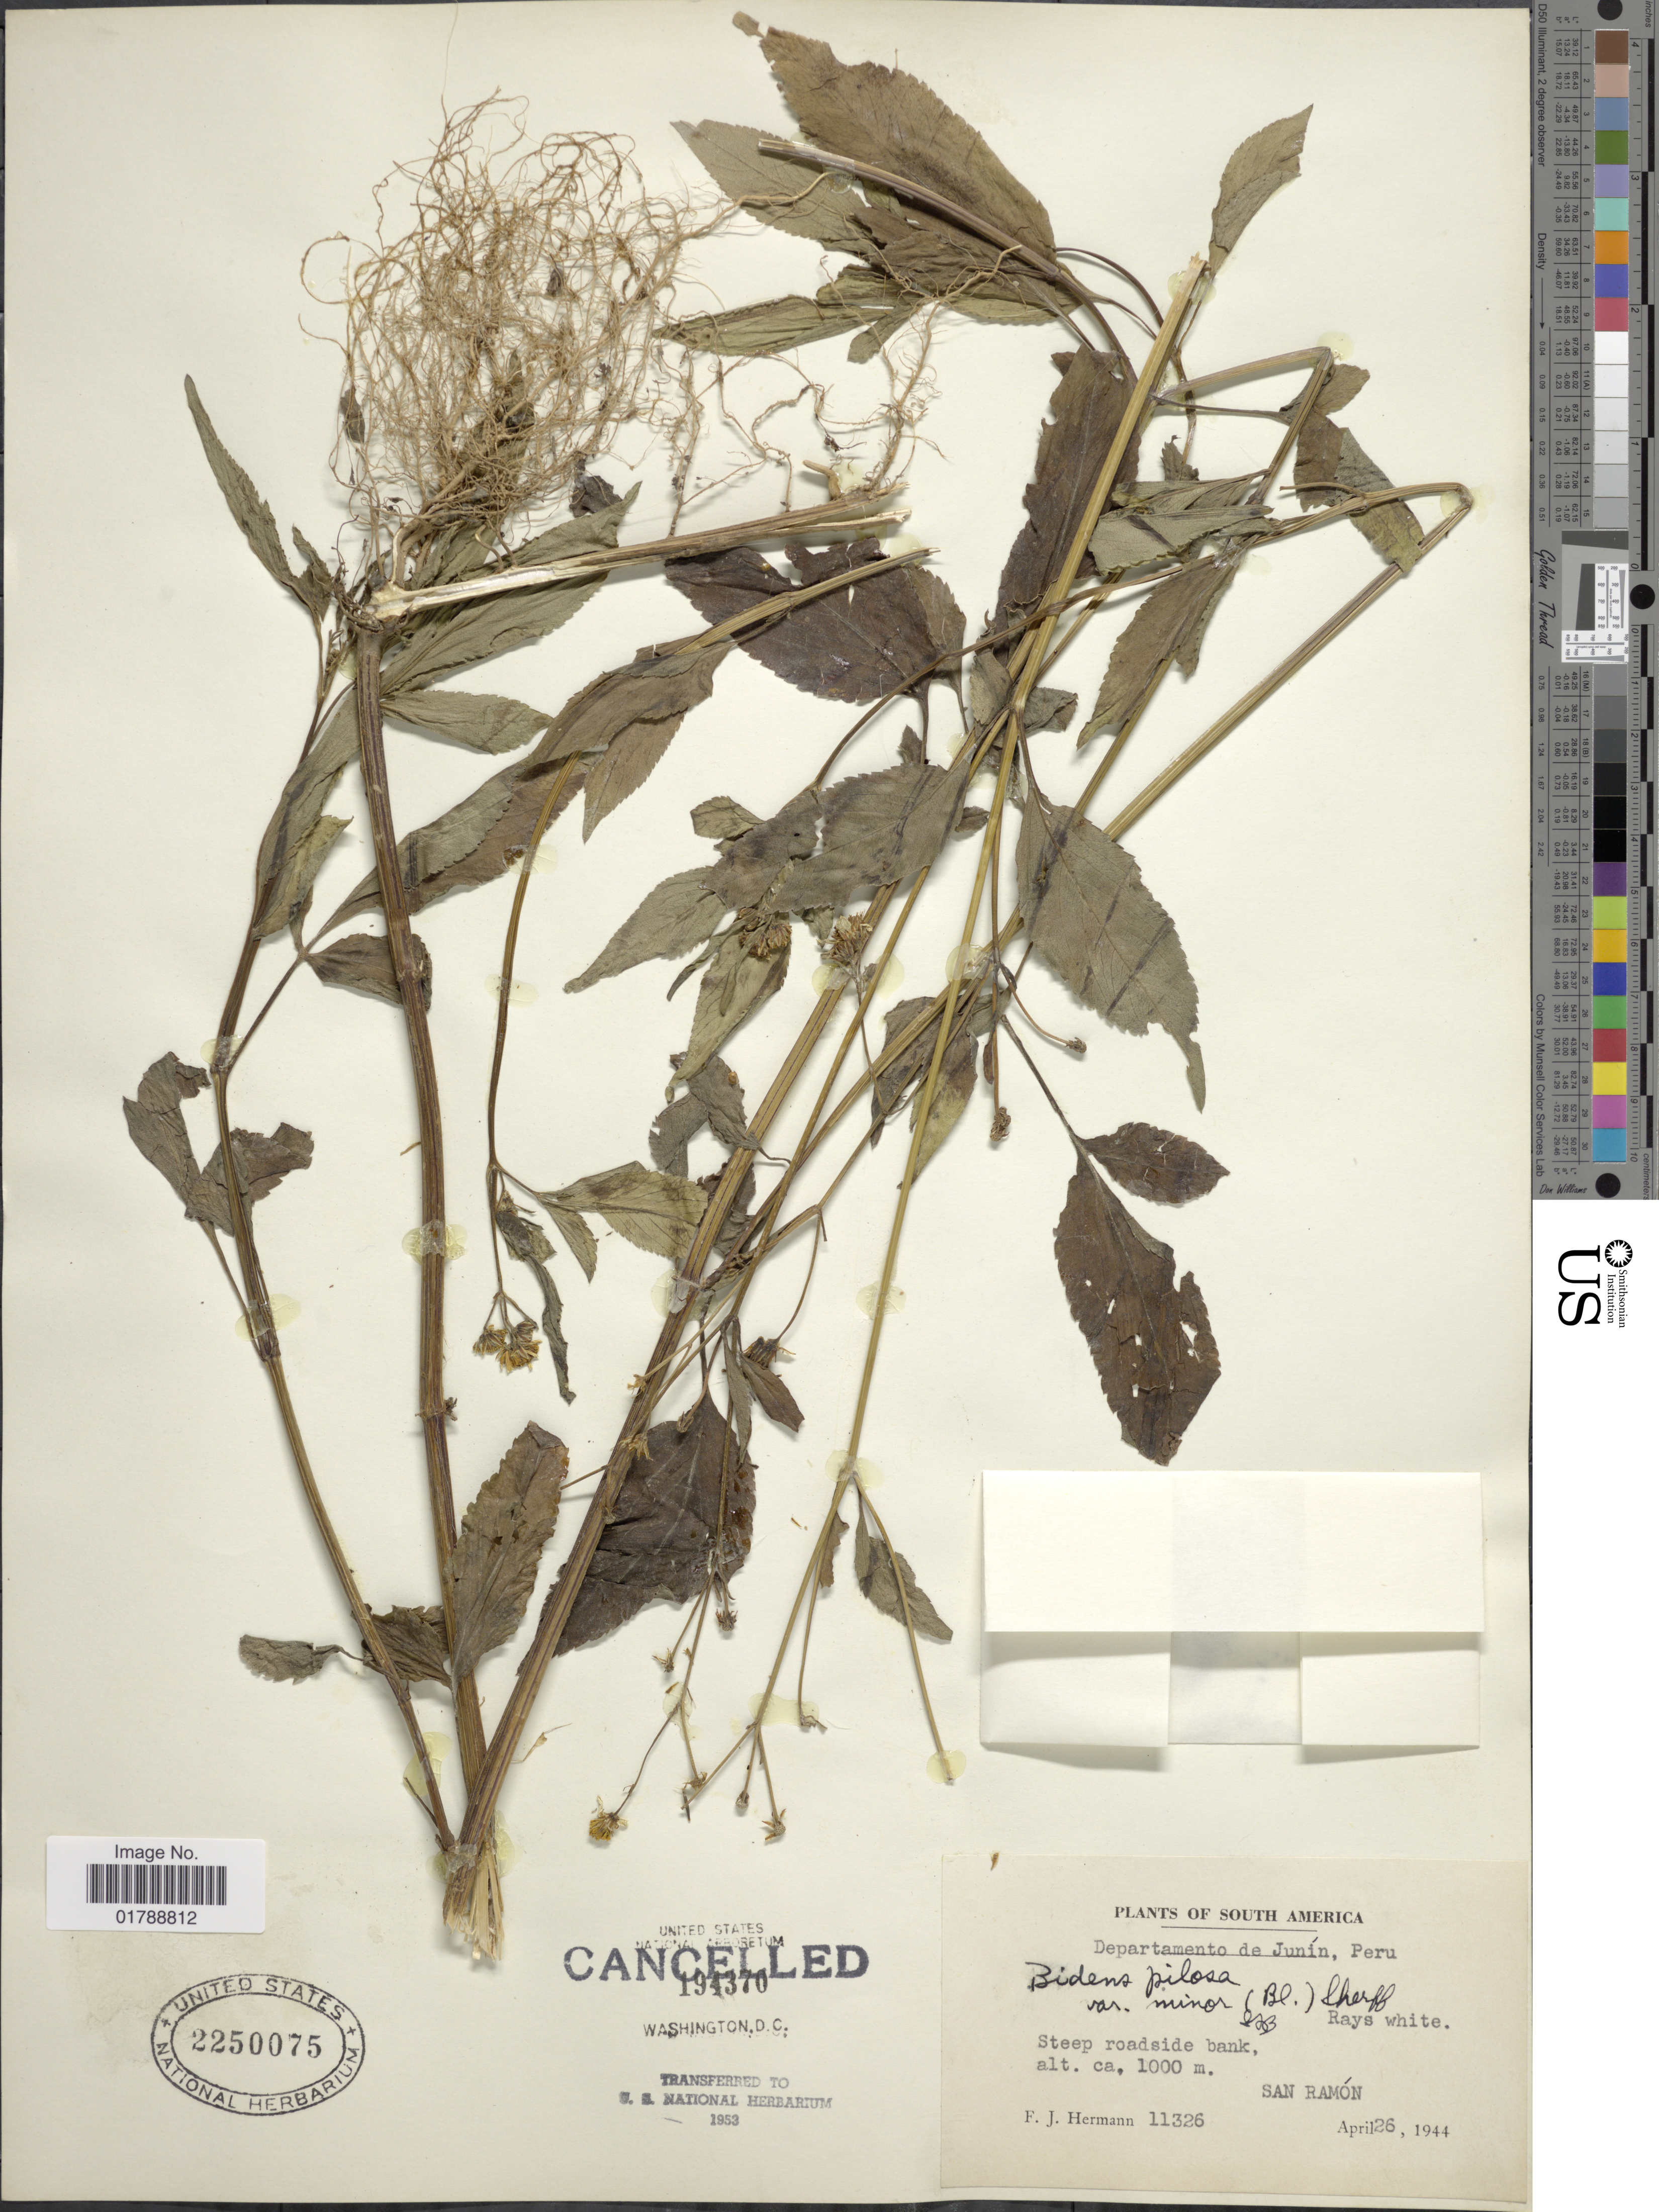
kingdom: Plantae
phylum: Tracheophyta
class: Magnoliopsida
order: Asterales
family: Asteraceae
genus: Bidens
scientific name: Bidens pilosa var. minor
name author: (Blume) Sherff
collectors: F. J. Hermann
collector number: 11326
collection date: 1944-04-26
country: Peru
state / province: Junín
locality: San Ramón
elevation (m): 1000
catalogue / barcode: US 2250075